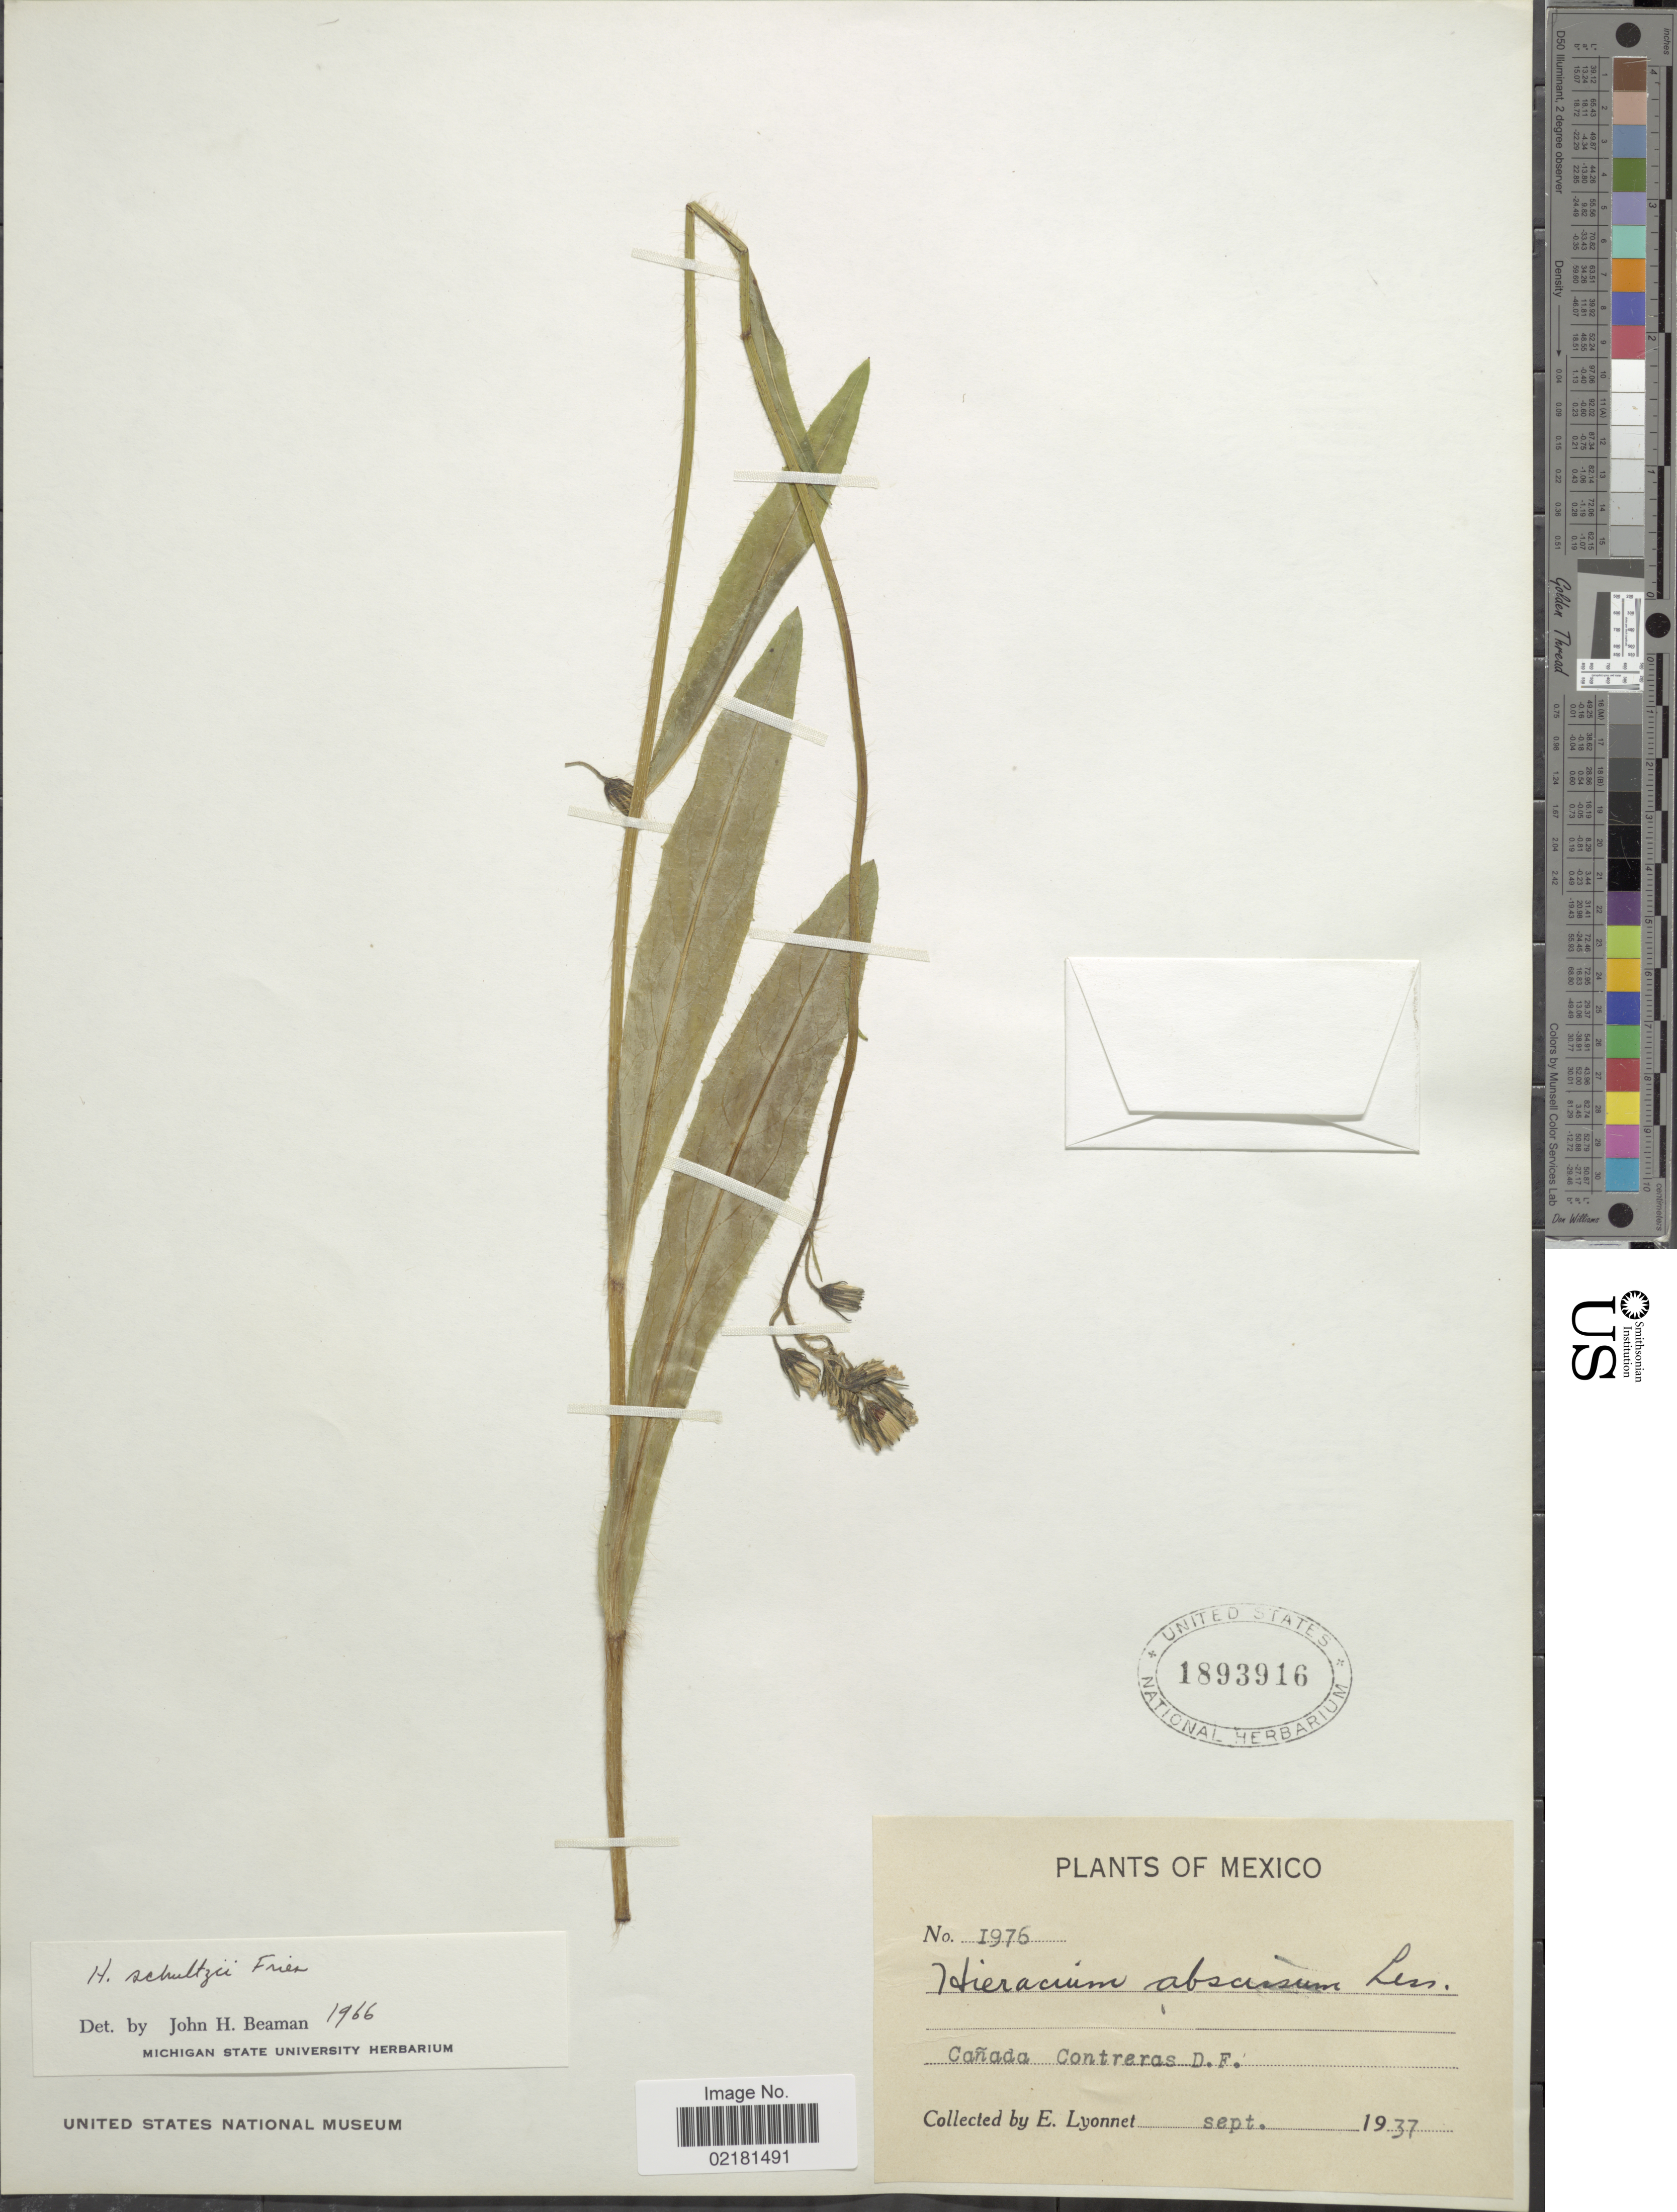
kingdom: Plantae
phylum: Tracheophyta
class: Magnoliopsida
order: Asterales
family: Asteraceae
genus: Hieracium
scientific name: Hieracium schultzii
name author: Fr.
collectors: E. Lyonnet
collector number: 1976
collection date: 1937-09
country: Mexico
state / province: Distrito Federal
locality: Cañada Contreras.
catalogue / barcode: US 1893916